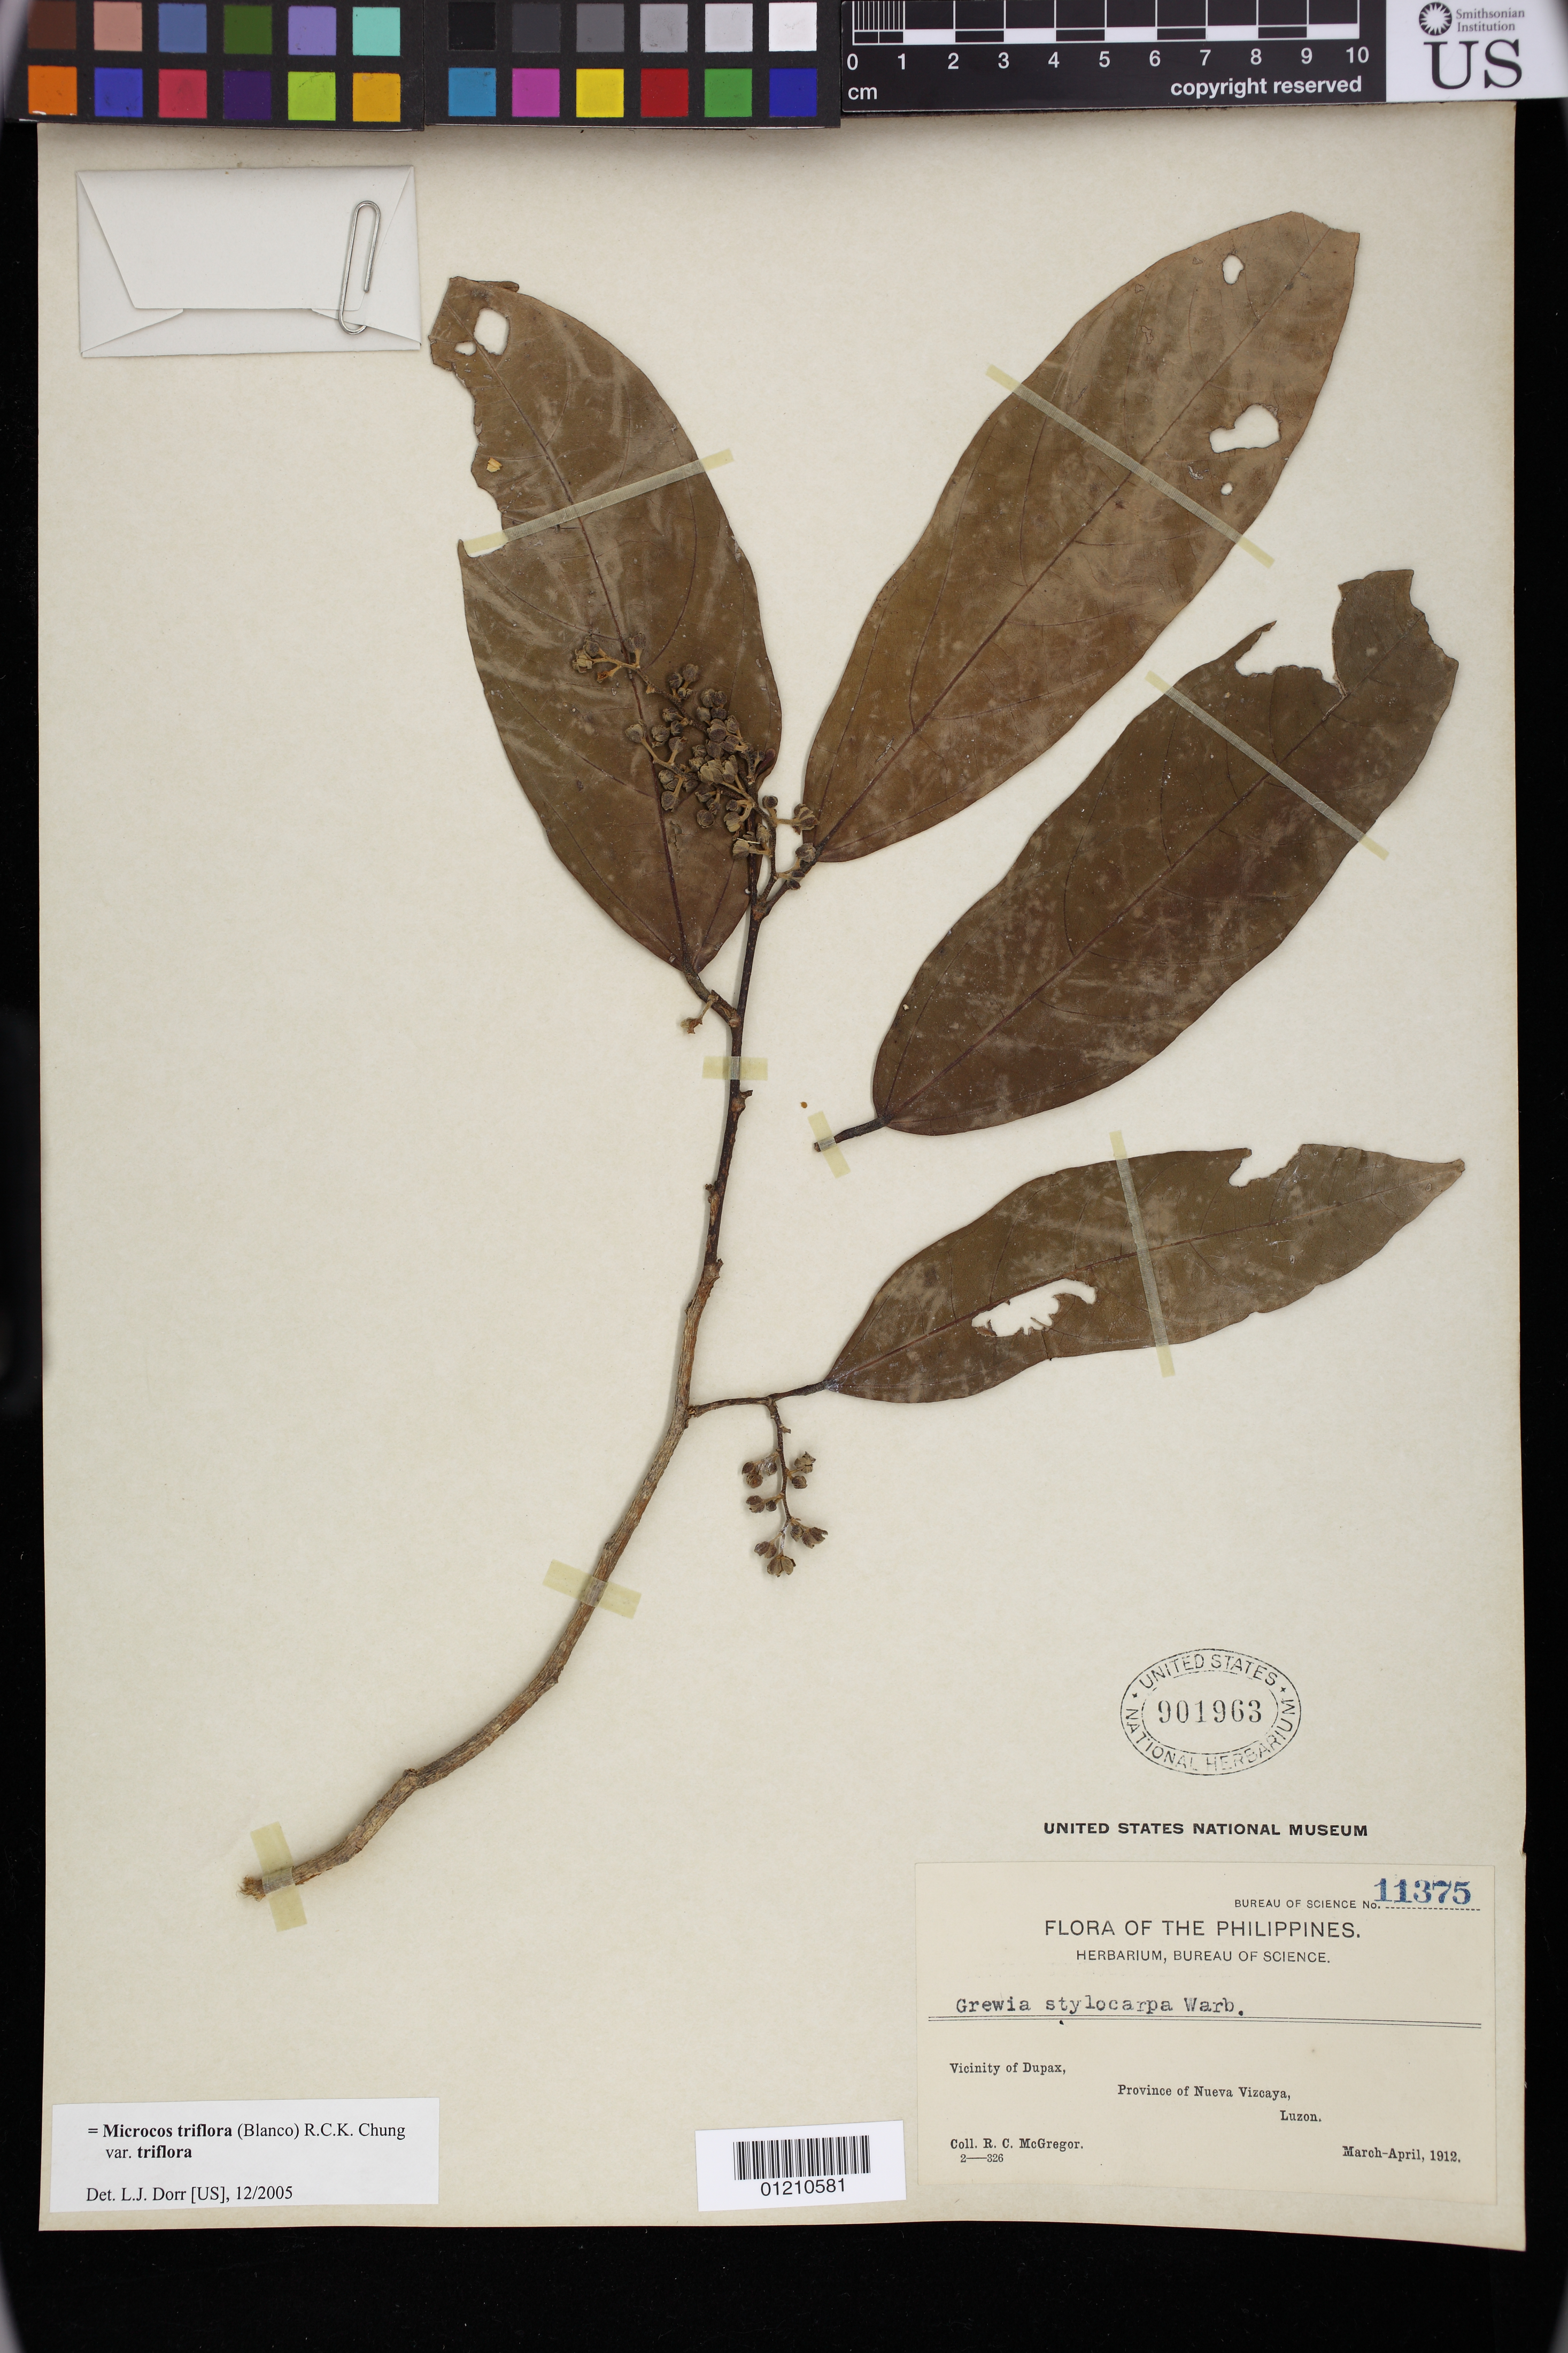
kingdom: Plantae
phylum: Tracheophyta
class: Magnoliopsida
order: Malvales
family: Malvaceae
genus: Microcos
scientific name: Microcos triflora var. triflora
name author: (Blanco) R.C.K. Chung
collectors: R. C. McGregor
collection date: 1912-03/1912-04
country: Philippines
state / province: Cagayan Valley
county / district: Nueva Vizcaya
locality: Vicinity of Dupax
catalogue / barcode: US 901963